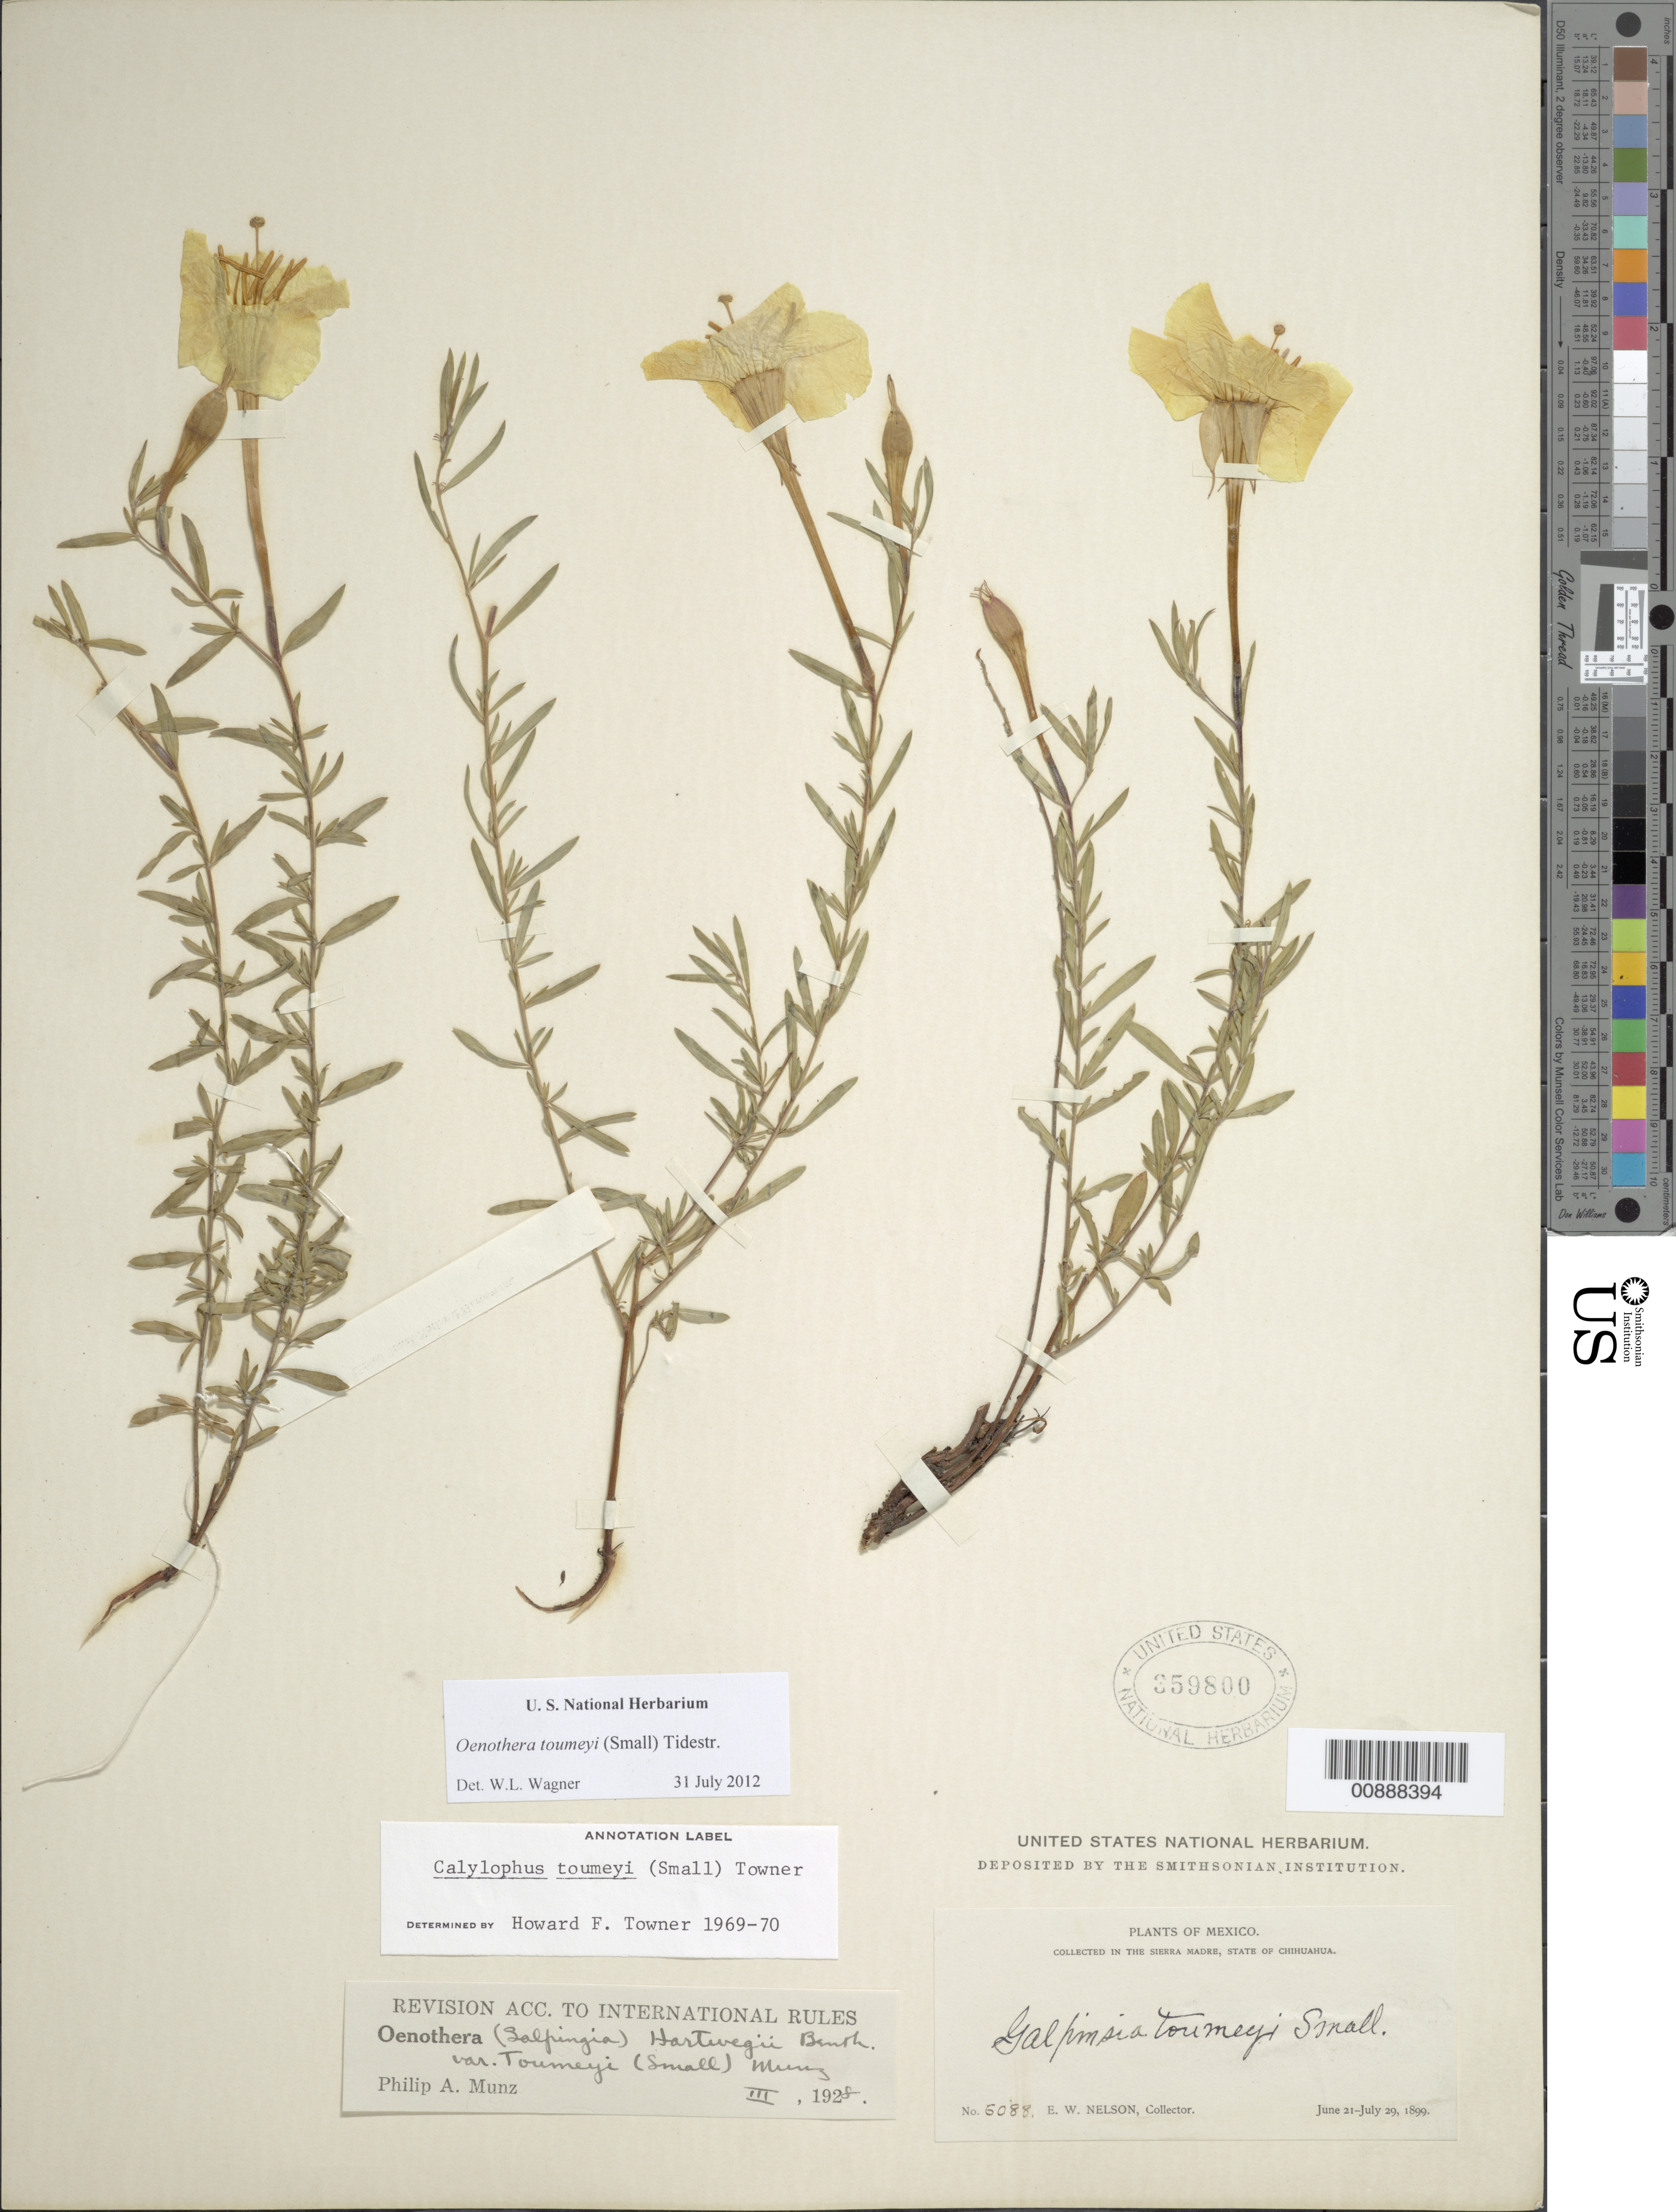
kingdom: Plantae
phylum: Tracheophyta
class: Magnoliopsida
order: Myrtales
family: Onagraceae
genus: Oenothera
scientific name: Oenothera toumeyi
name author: (Small) Tidestr.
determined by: Wagner, W. L., (BOT), Smithsonian Institution - National Museum of Natural History (UNITED STATES)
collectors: E. W. Nelson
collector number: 6088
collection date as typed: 21 Jun 1899 to 29 Jul 1899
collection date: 1899-06-21/1899-07-29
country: Mexico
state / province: Chihuahua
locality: Sierra Madre, Chihuahua.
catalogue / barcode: US 359800